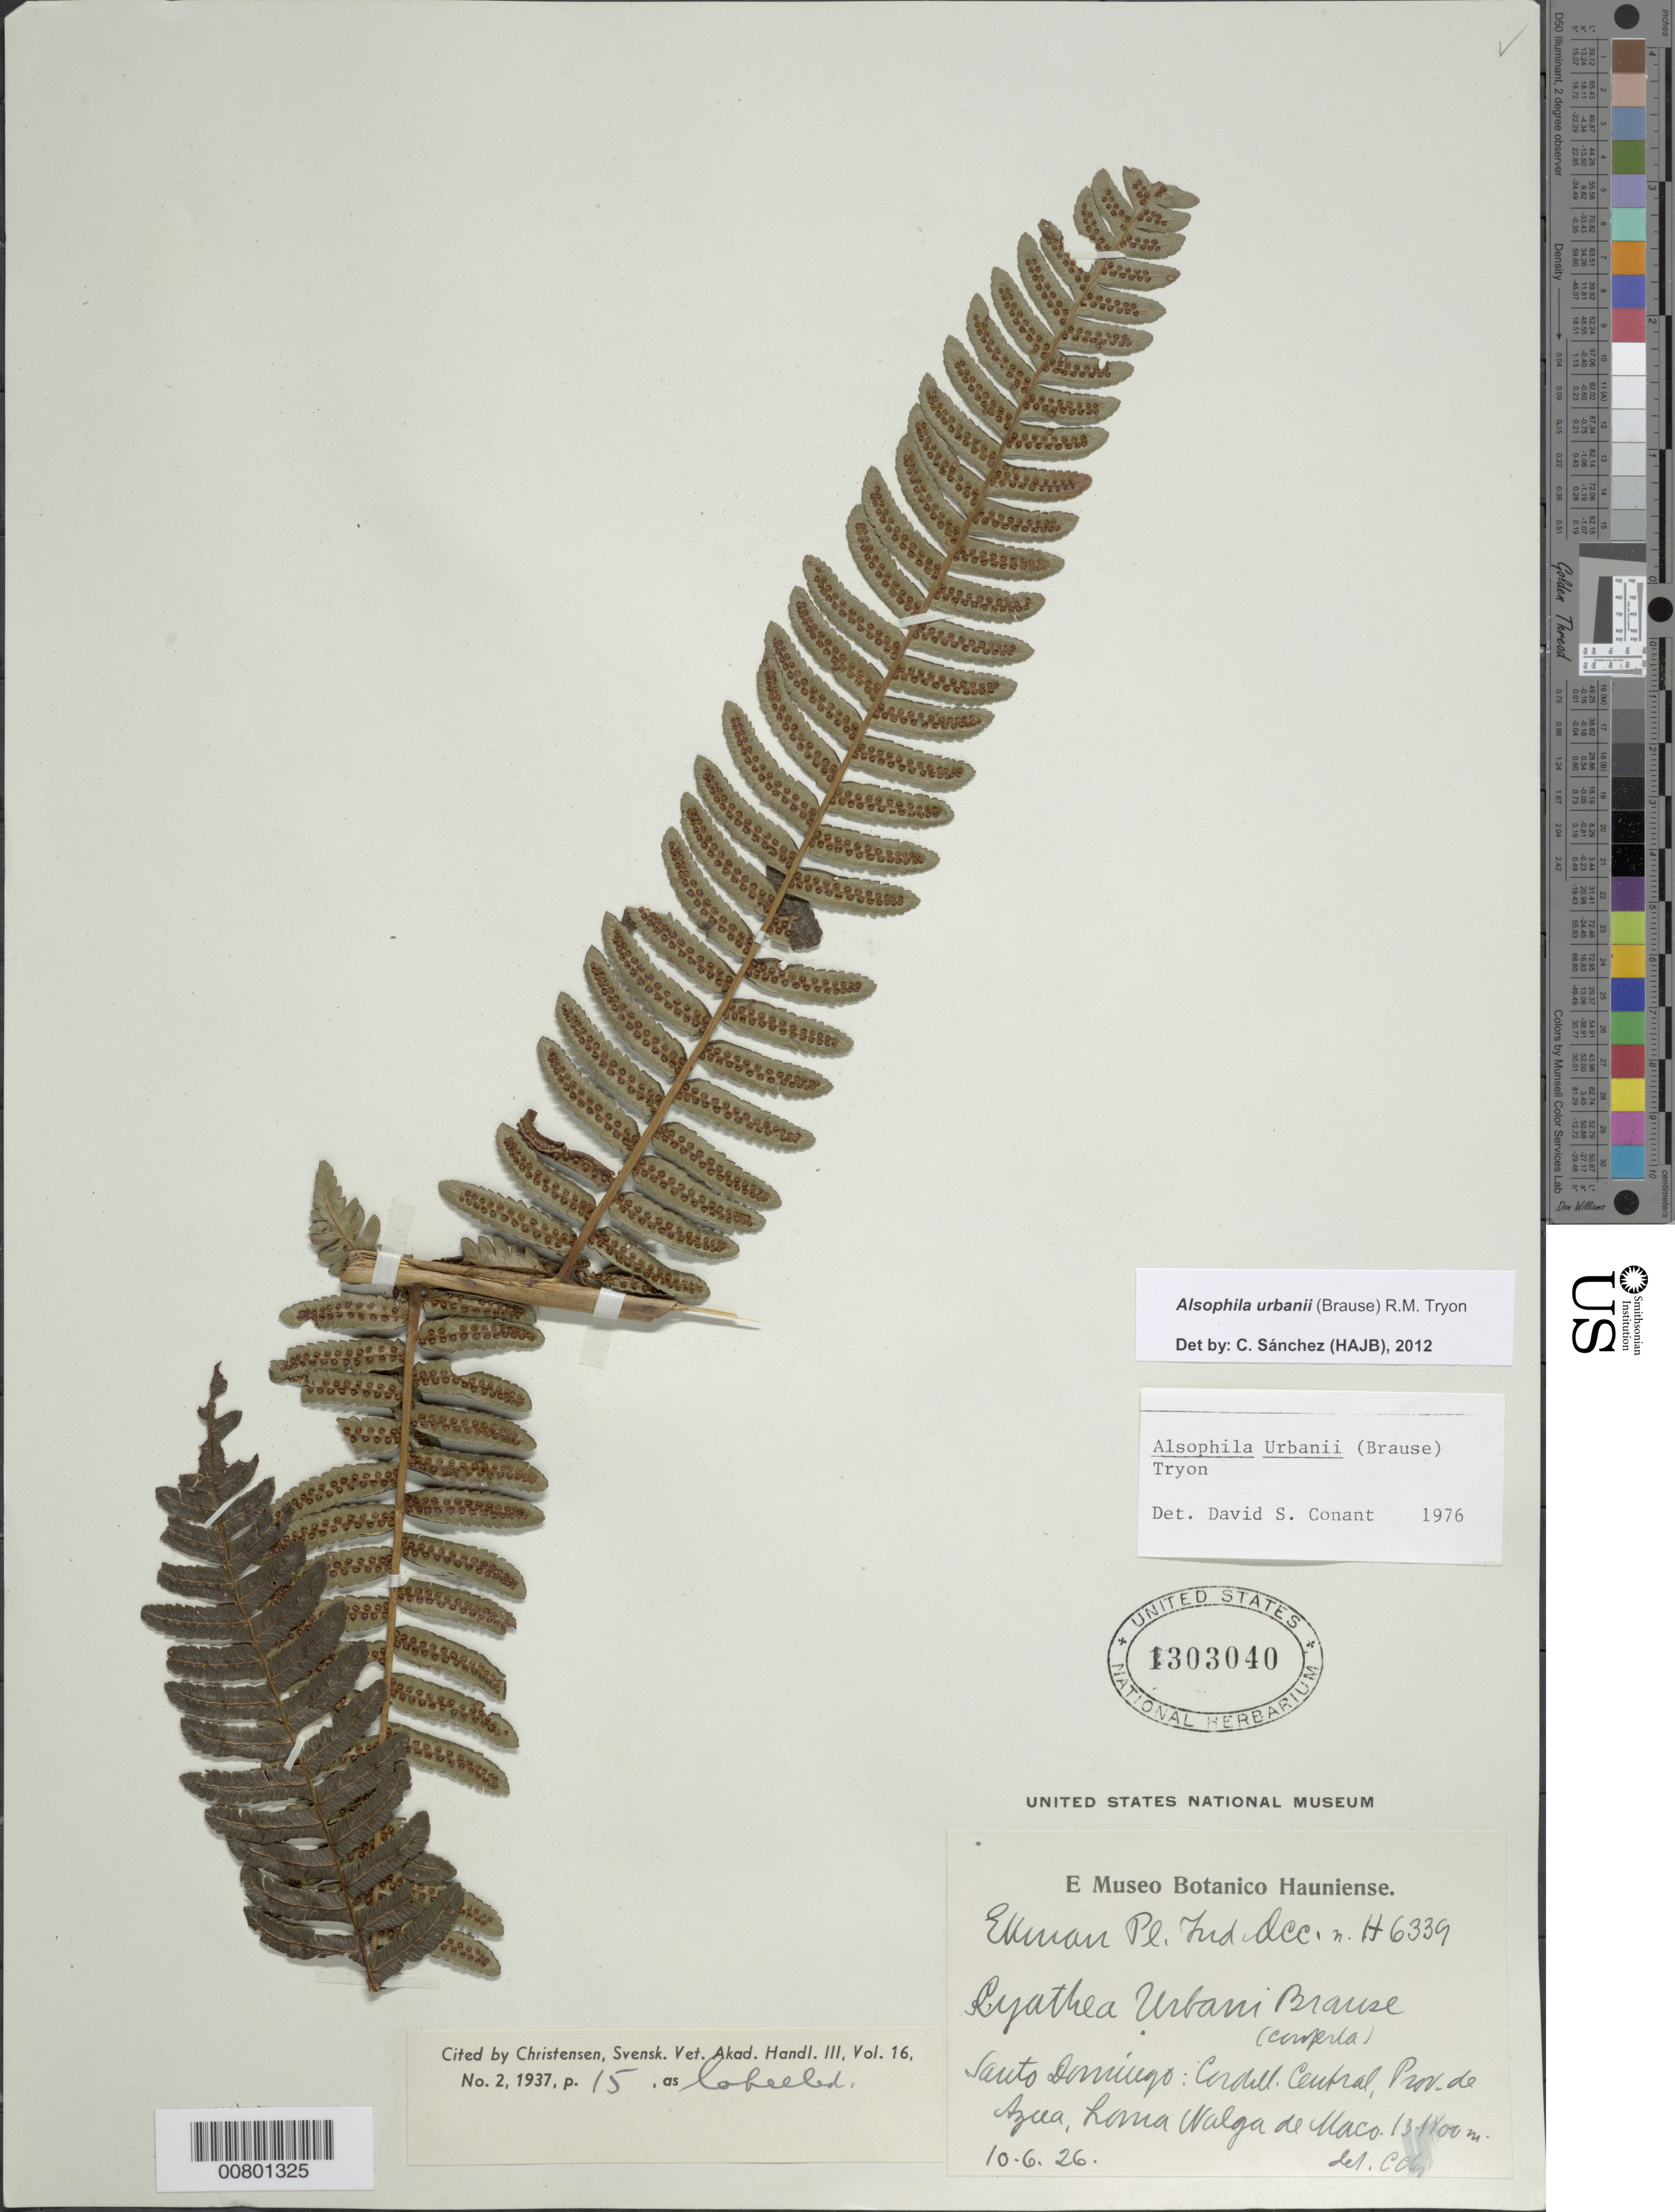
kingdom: Plantae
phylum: Tracheophyta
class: Polypodiopsida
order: Cyatheales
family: Cyatheaceae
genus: Alsophila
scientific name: Alsophila urbanii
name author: (Brause) R.M. Tryon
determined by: Conant, D. S.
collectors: E. L. Ekman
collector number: H 6339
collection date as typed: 10 Jun 1926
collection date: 1926-06-10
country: Dominican Republic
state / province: Azua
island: Hispaniola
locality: Cordillera Central, Loma Nalya de Maco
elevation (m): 1300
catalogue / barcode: US 1303040